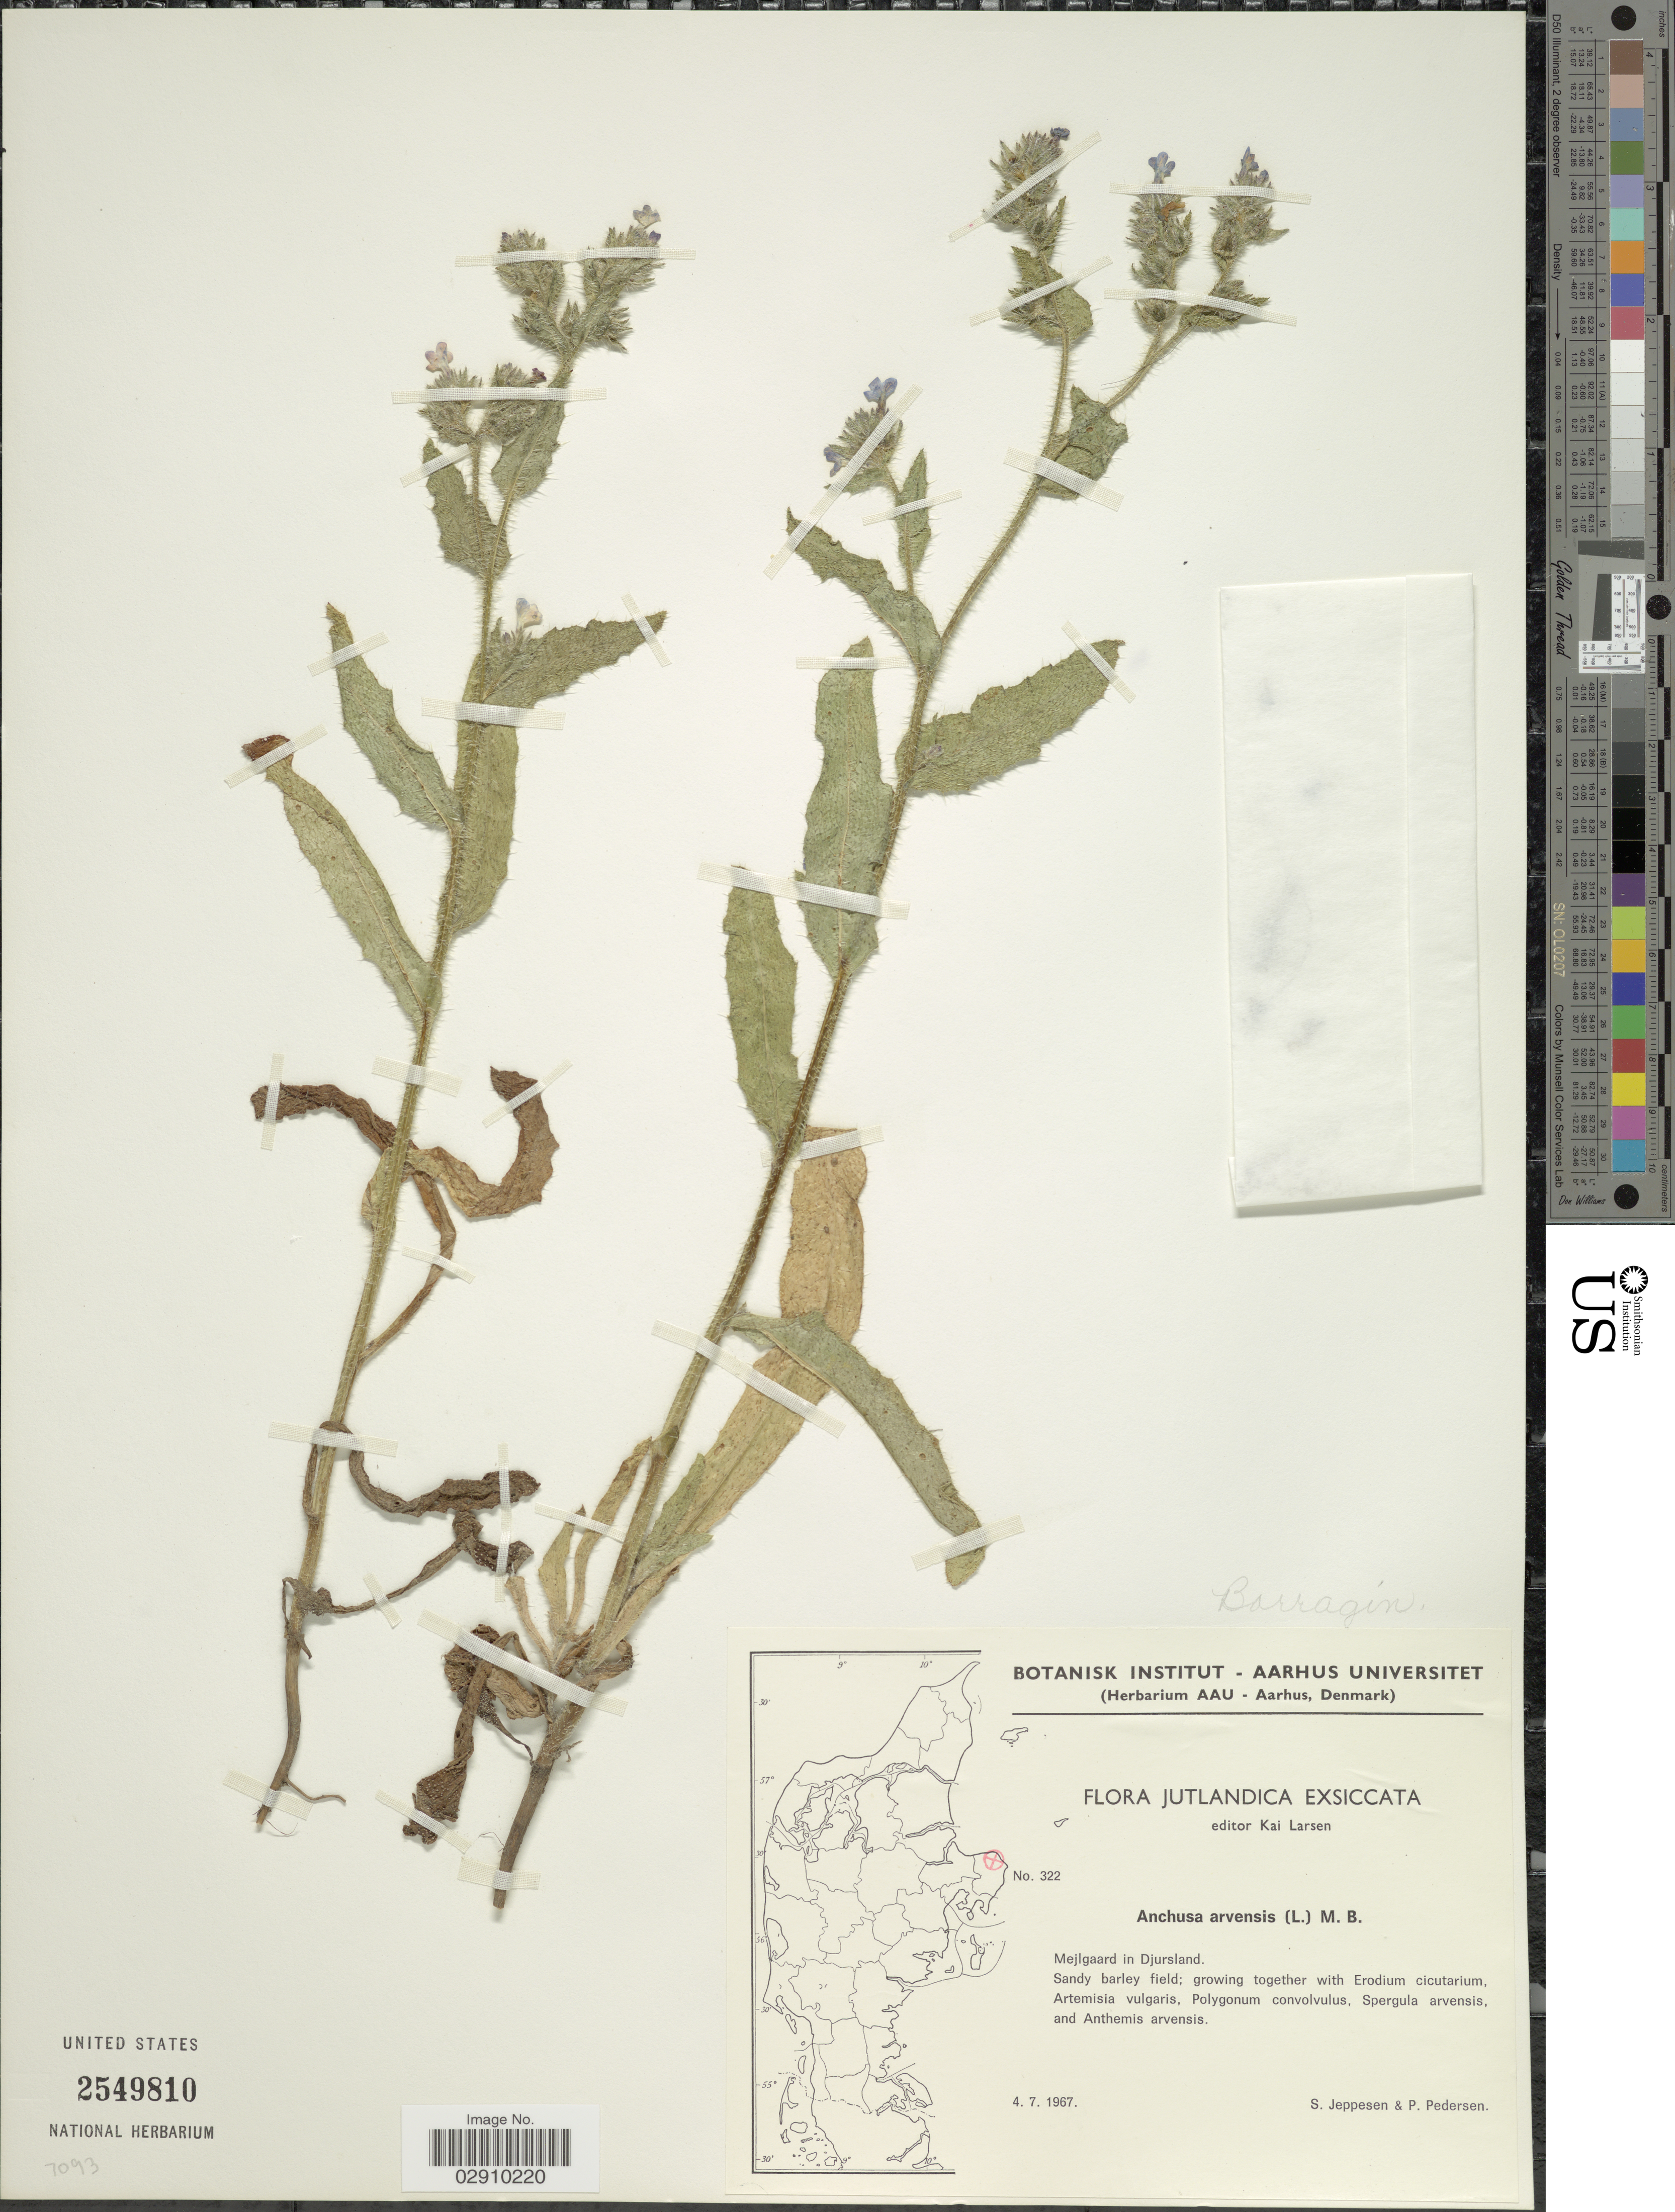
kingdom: Plantae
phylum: Tracheophyta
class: Magnoliopsida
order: Boraginales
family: Boraginaceae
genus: Anchusa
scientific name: Anchusa arvensis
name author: (L.) M. Bieb.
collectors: S. Jeppesen & P. Pedersen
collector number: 322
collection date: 1967-07-04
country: Denmark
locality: Jutlandica, Mejlgaard in Djursland.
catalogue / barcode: US 2549810